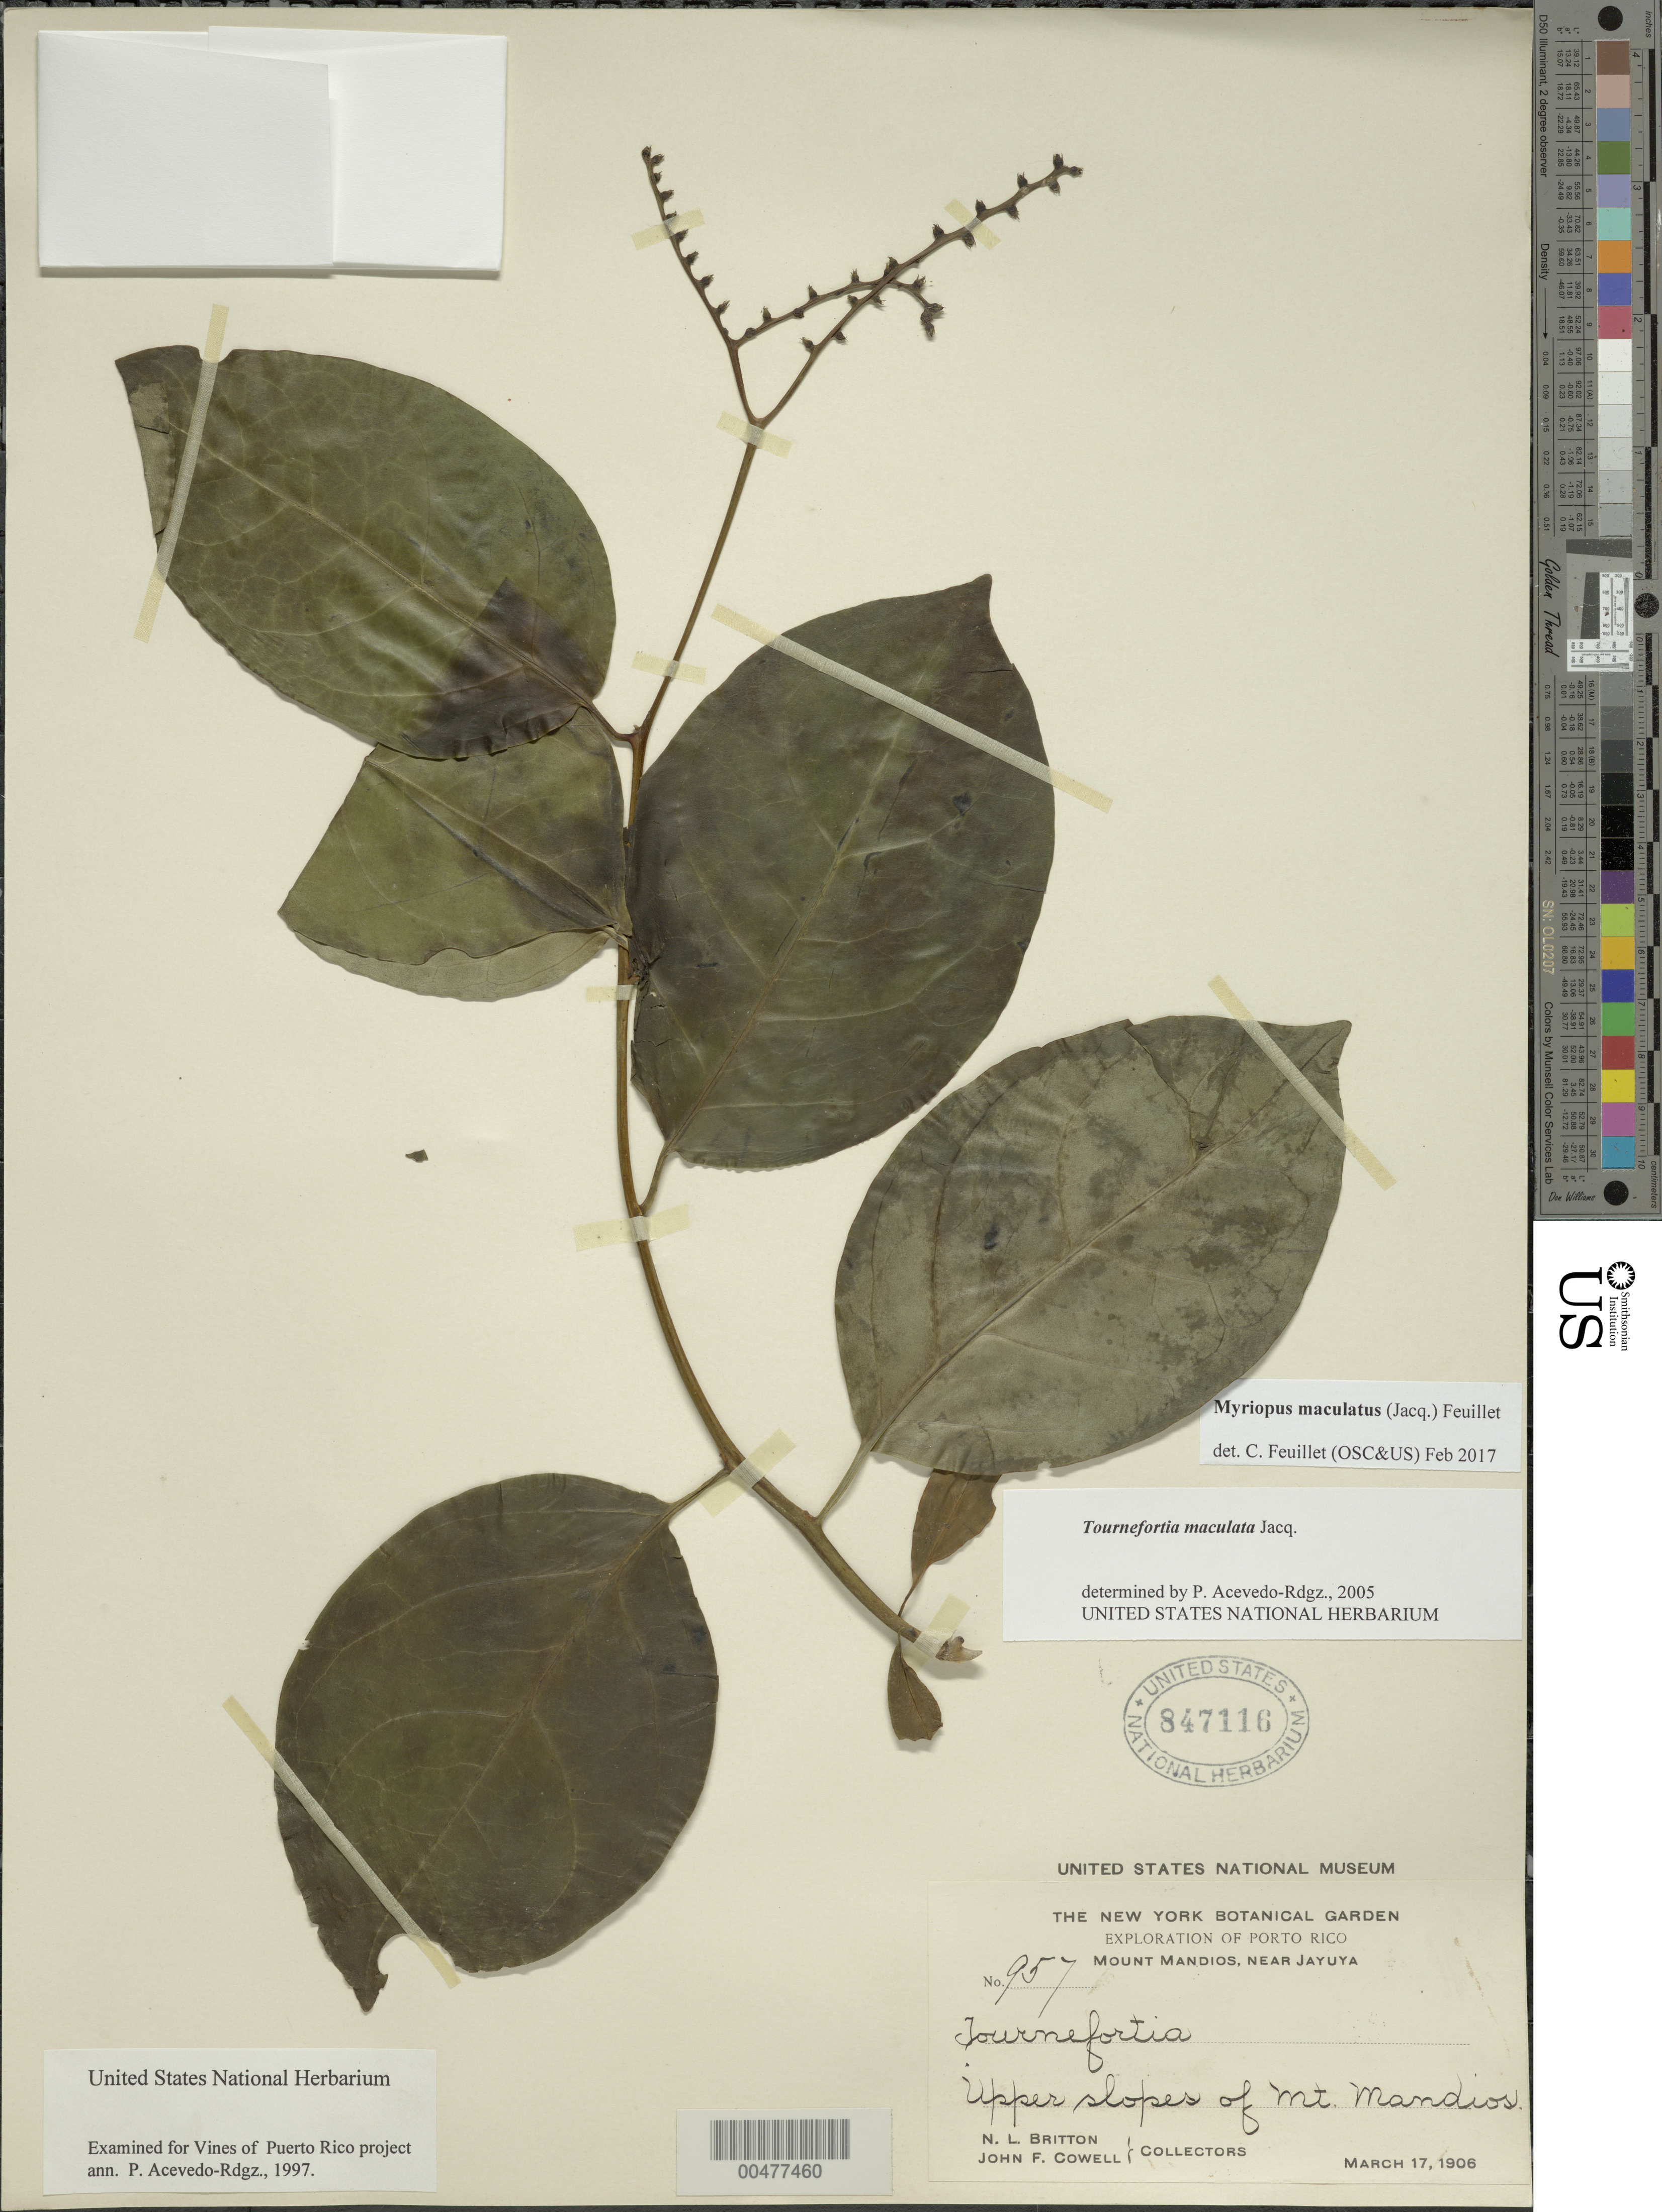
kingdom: Plantae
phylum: Tracheophyta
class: Magnoliopsida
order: Boraginales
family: Heliotropiaceae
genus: Myriopus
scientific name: Myriopus maculatus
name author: (Jacq.) Feuillet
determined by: Feuillet, C.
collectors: N. Britton & J. F. Cowell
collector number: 957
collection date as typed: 17 Mar 1906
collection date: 1906-03-17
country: Puerto Rico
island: Greater Antilles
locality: near Jayuya. Upper slopes of Mt. Mandios.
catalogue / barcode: US 847116